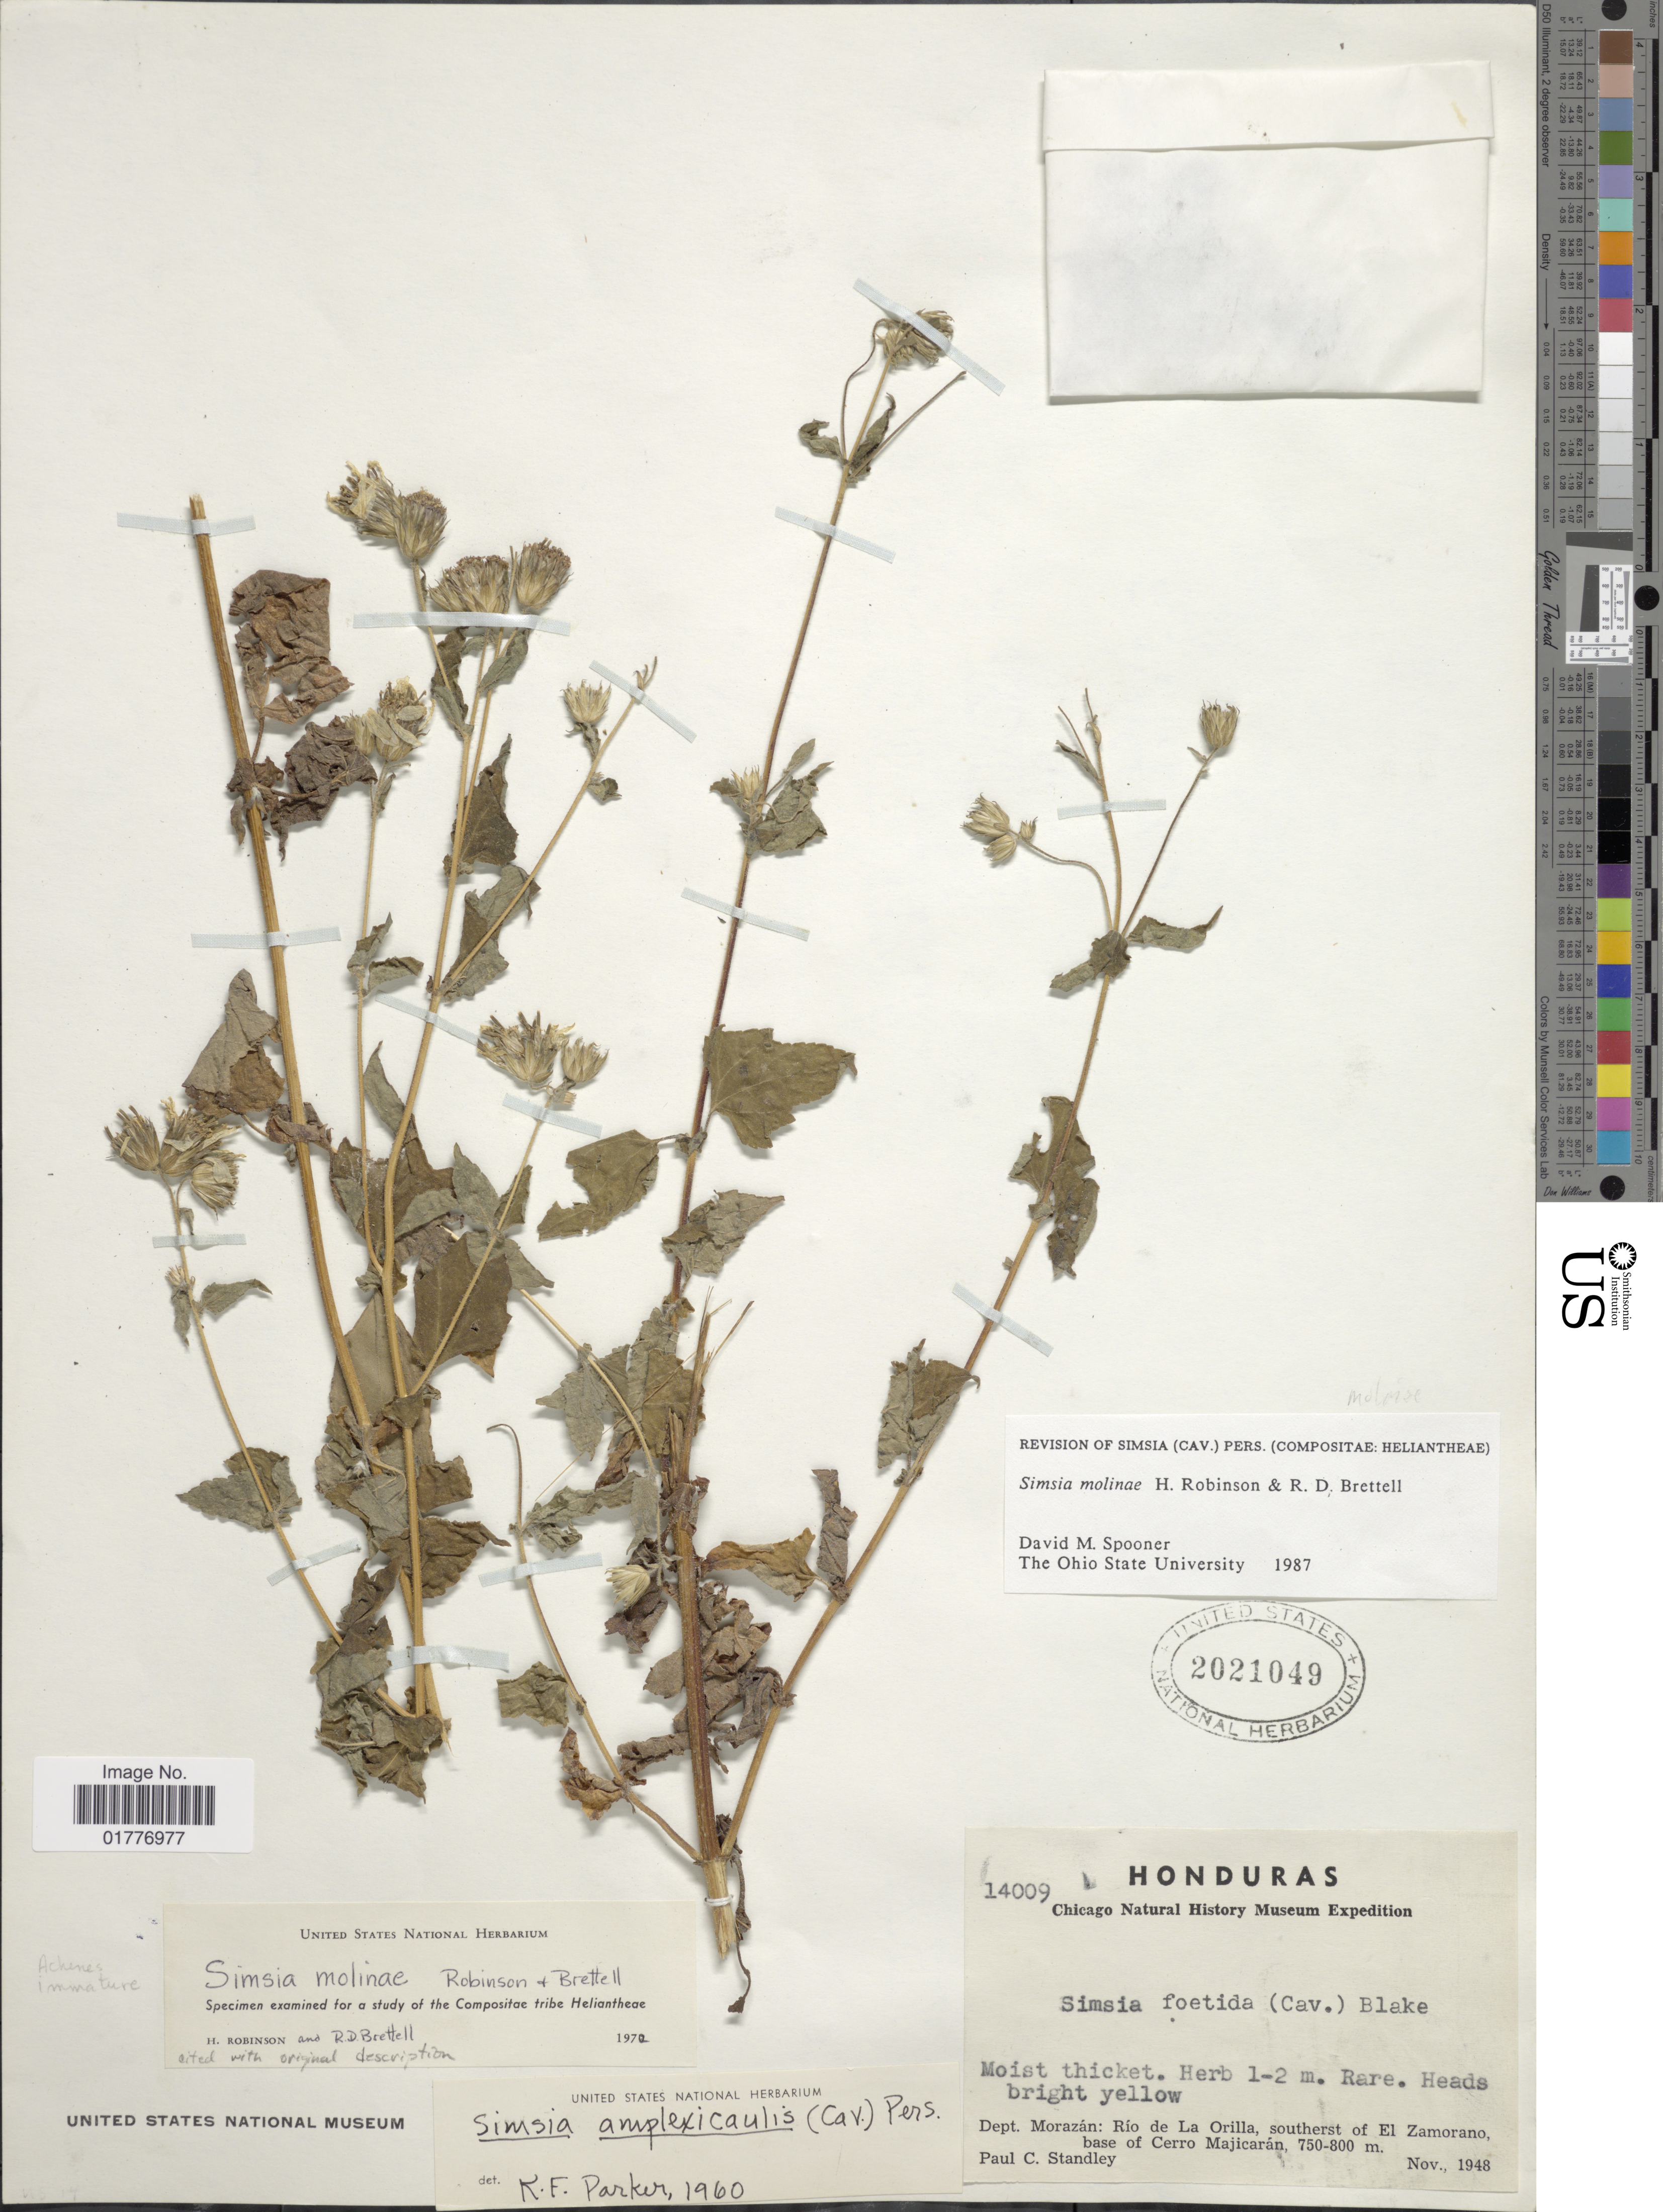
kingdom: Plantae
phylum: Tracheophyta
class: Magnoliopsida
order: Asterales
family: Asteraceae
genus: Simsia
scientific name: Simsia molinae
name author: H. Rob. & Brettell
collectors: P. C. Standley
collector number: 14009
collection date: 1948-11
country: Honduras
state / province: Fco. Morazán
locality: Dept. Morazan: Rio de La Orilla, southerst of El Zamorano base of Cerro Majicaran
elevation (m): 750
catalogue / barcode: US 2021049